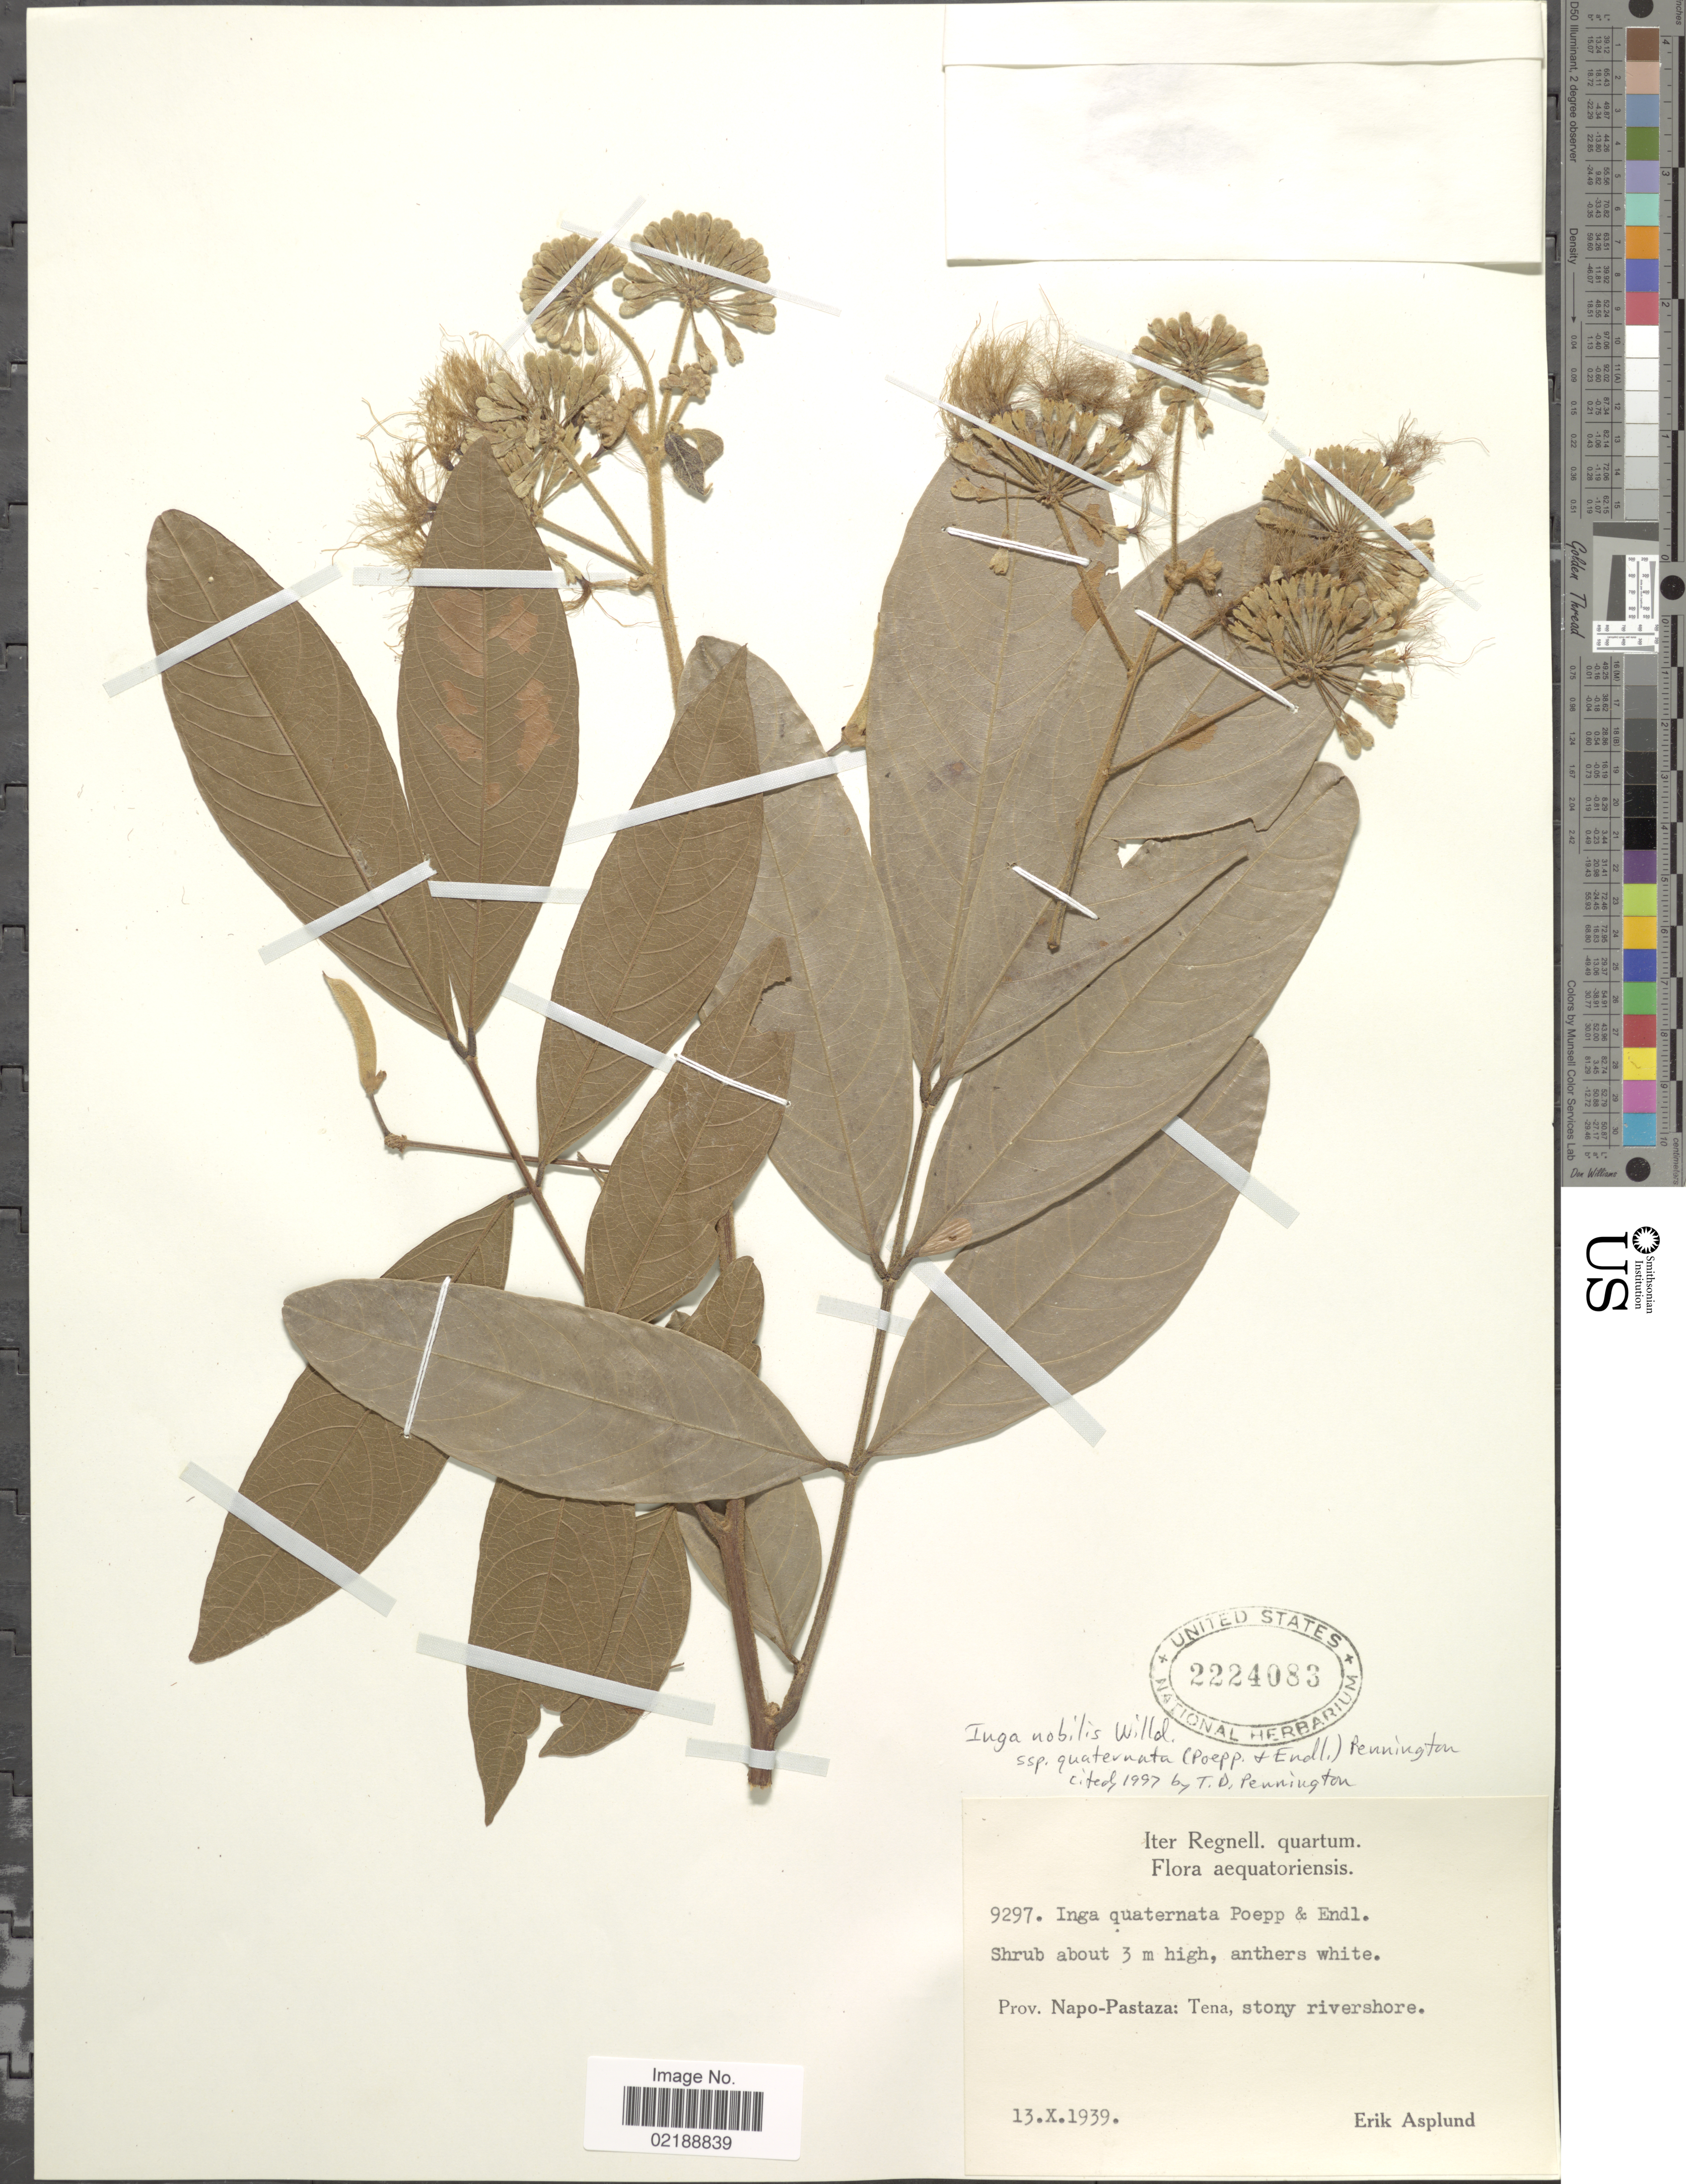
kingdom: Plantae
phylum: Tracheophyta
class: Magnoliopsida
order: Fabales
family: Fabaceae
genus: Inga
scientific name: Inga nobilis subsp. quaternata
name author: (Poepp. & Endl.) T.D. Penn.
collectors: E. Asplund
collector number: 9297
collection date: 1939-10-13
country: Ecuador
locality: Prov. Napo-Pastaza: Tena, stony rivershore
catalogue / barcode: US 2224083